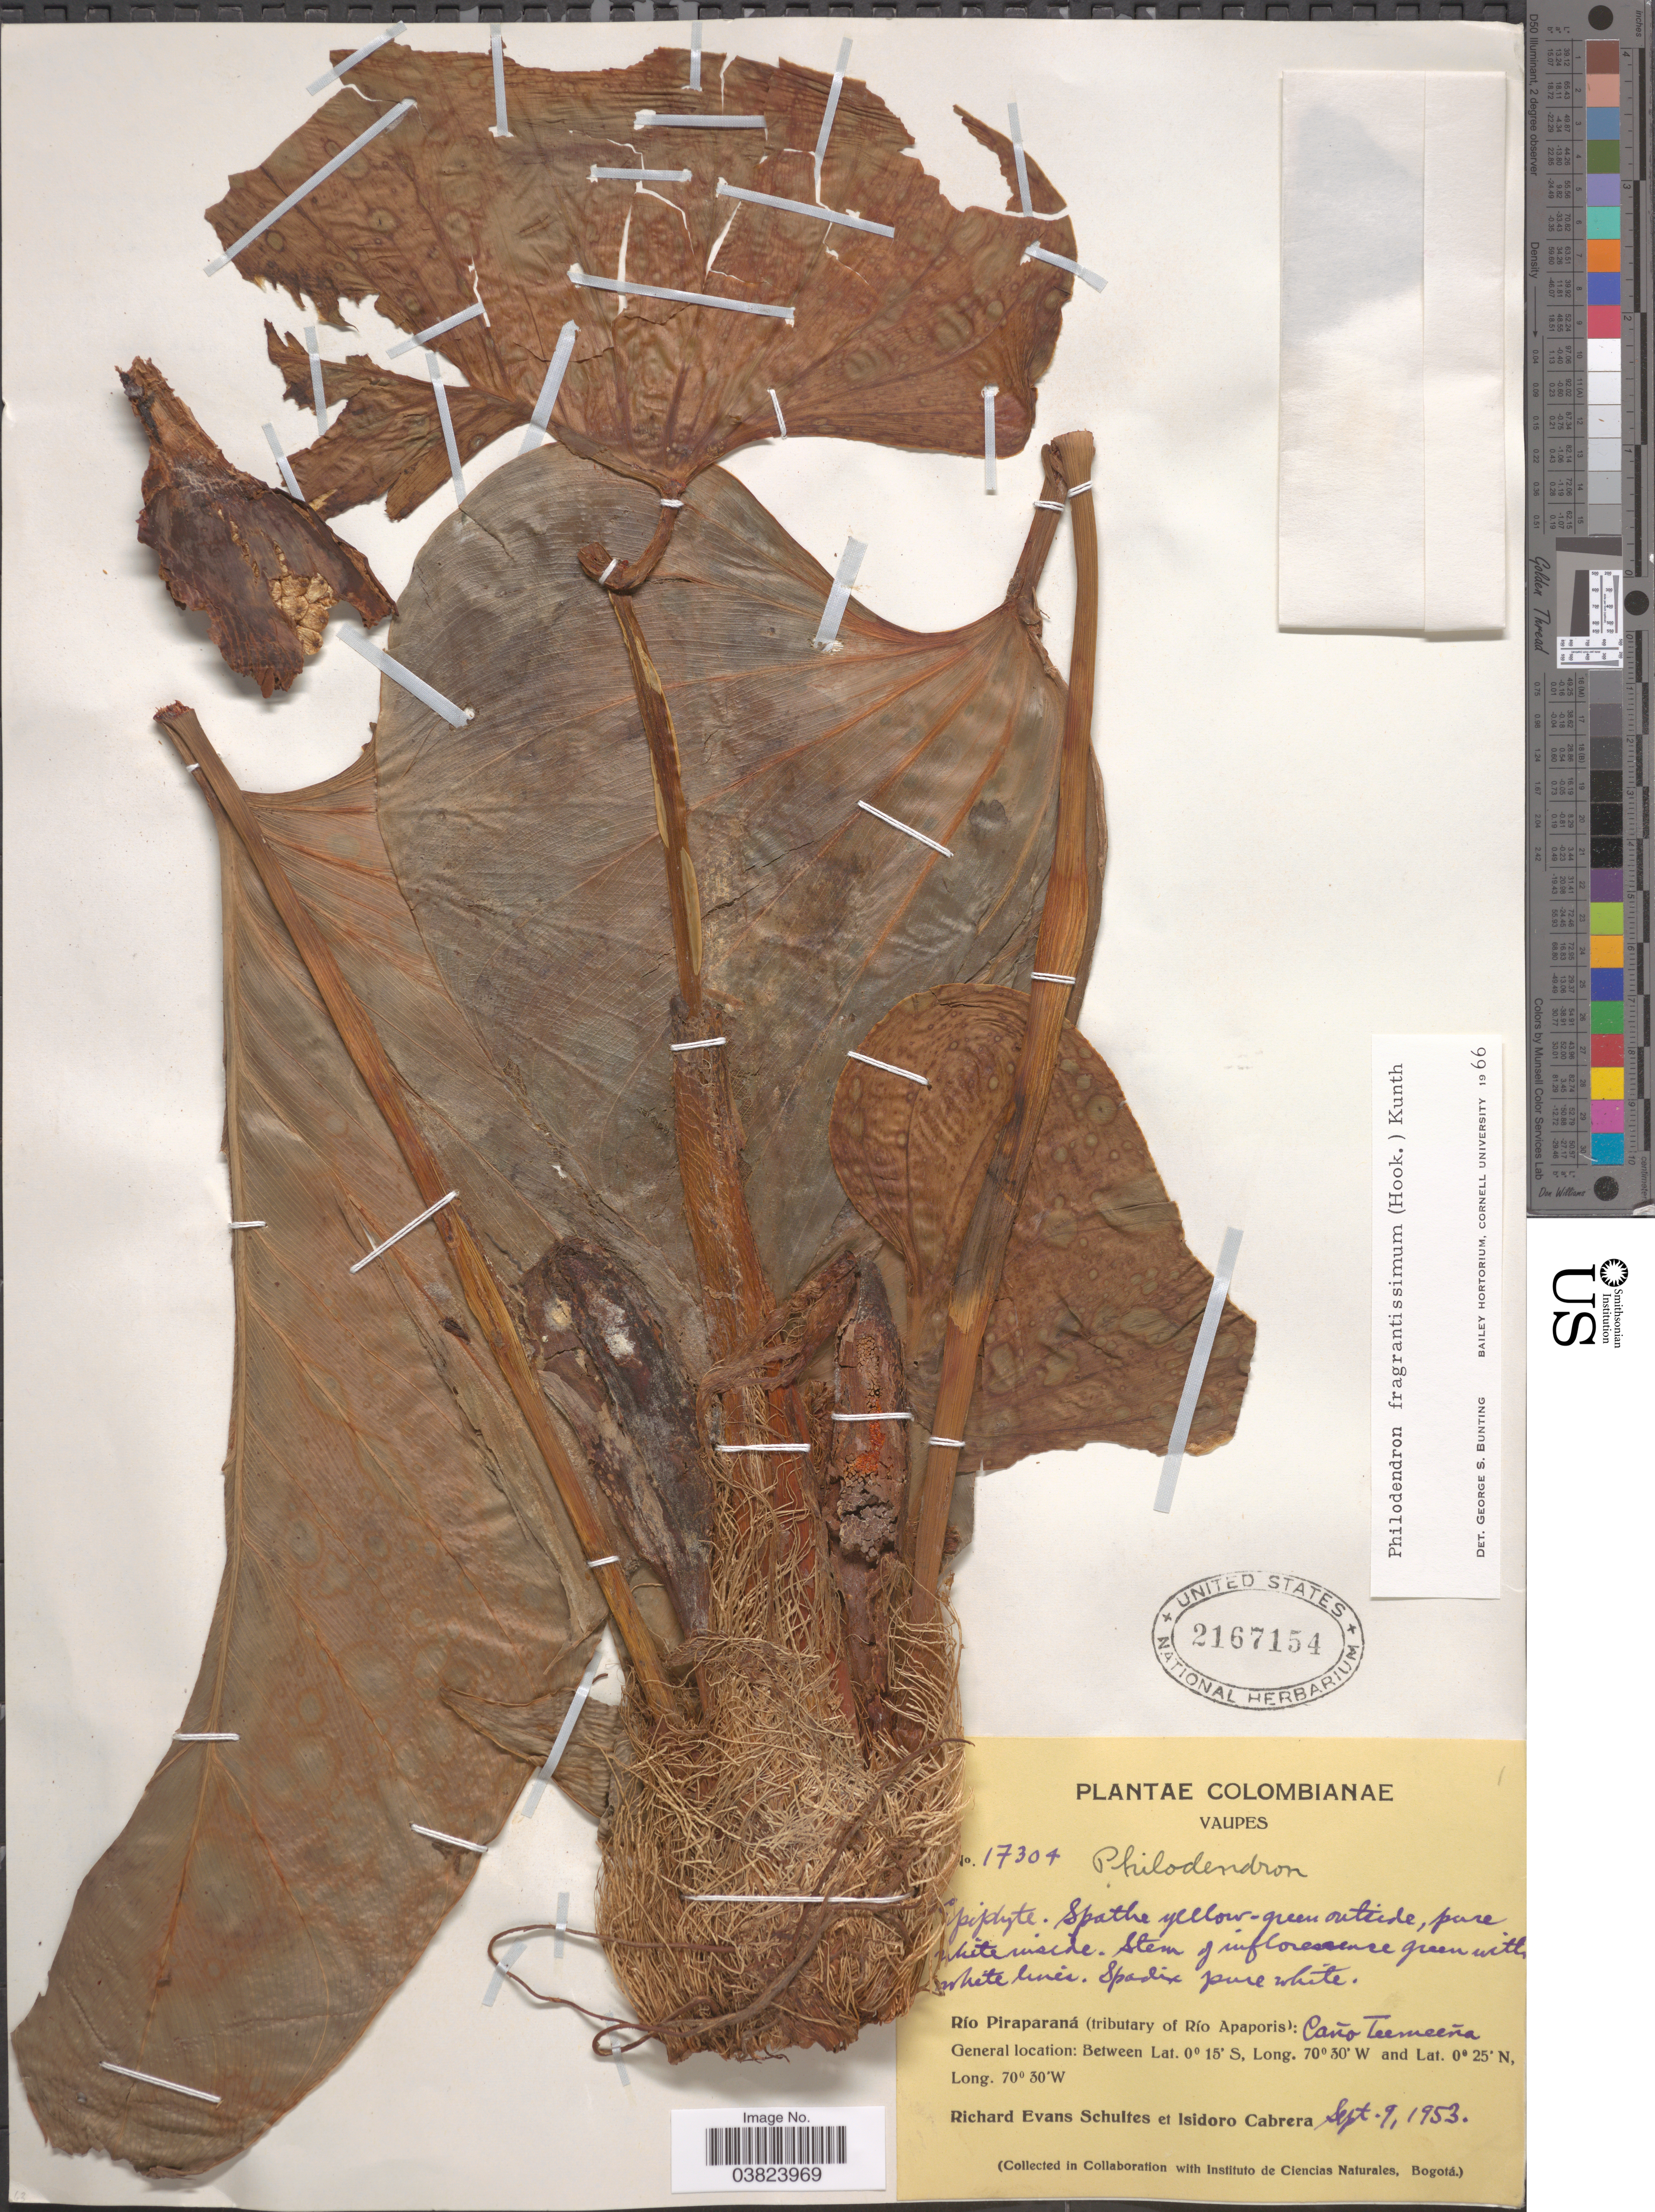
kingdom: Plantae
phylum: Tracheophyta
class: Liliopsida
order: Alismatales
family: Araceae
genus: Philodendron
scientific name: Philodendron fragrantissimum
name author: (G. Don) Kunth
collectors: R. E. Schultes & I. Cabrera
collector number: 17304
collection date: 1953-09-09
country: Colombia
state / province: Vaupés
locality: Río Piraparaná (tributary of Río Apaporis): Caño Teemeeña.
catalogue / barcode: US 2167154